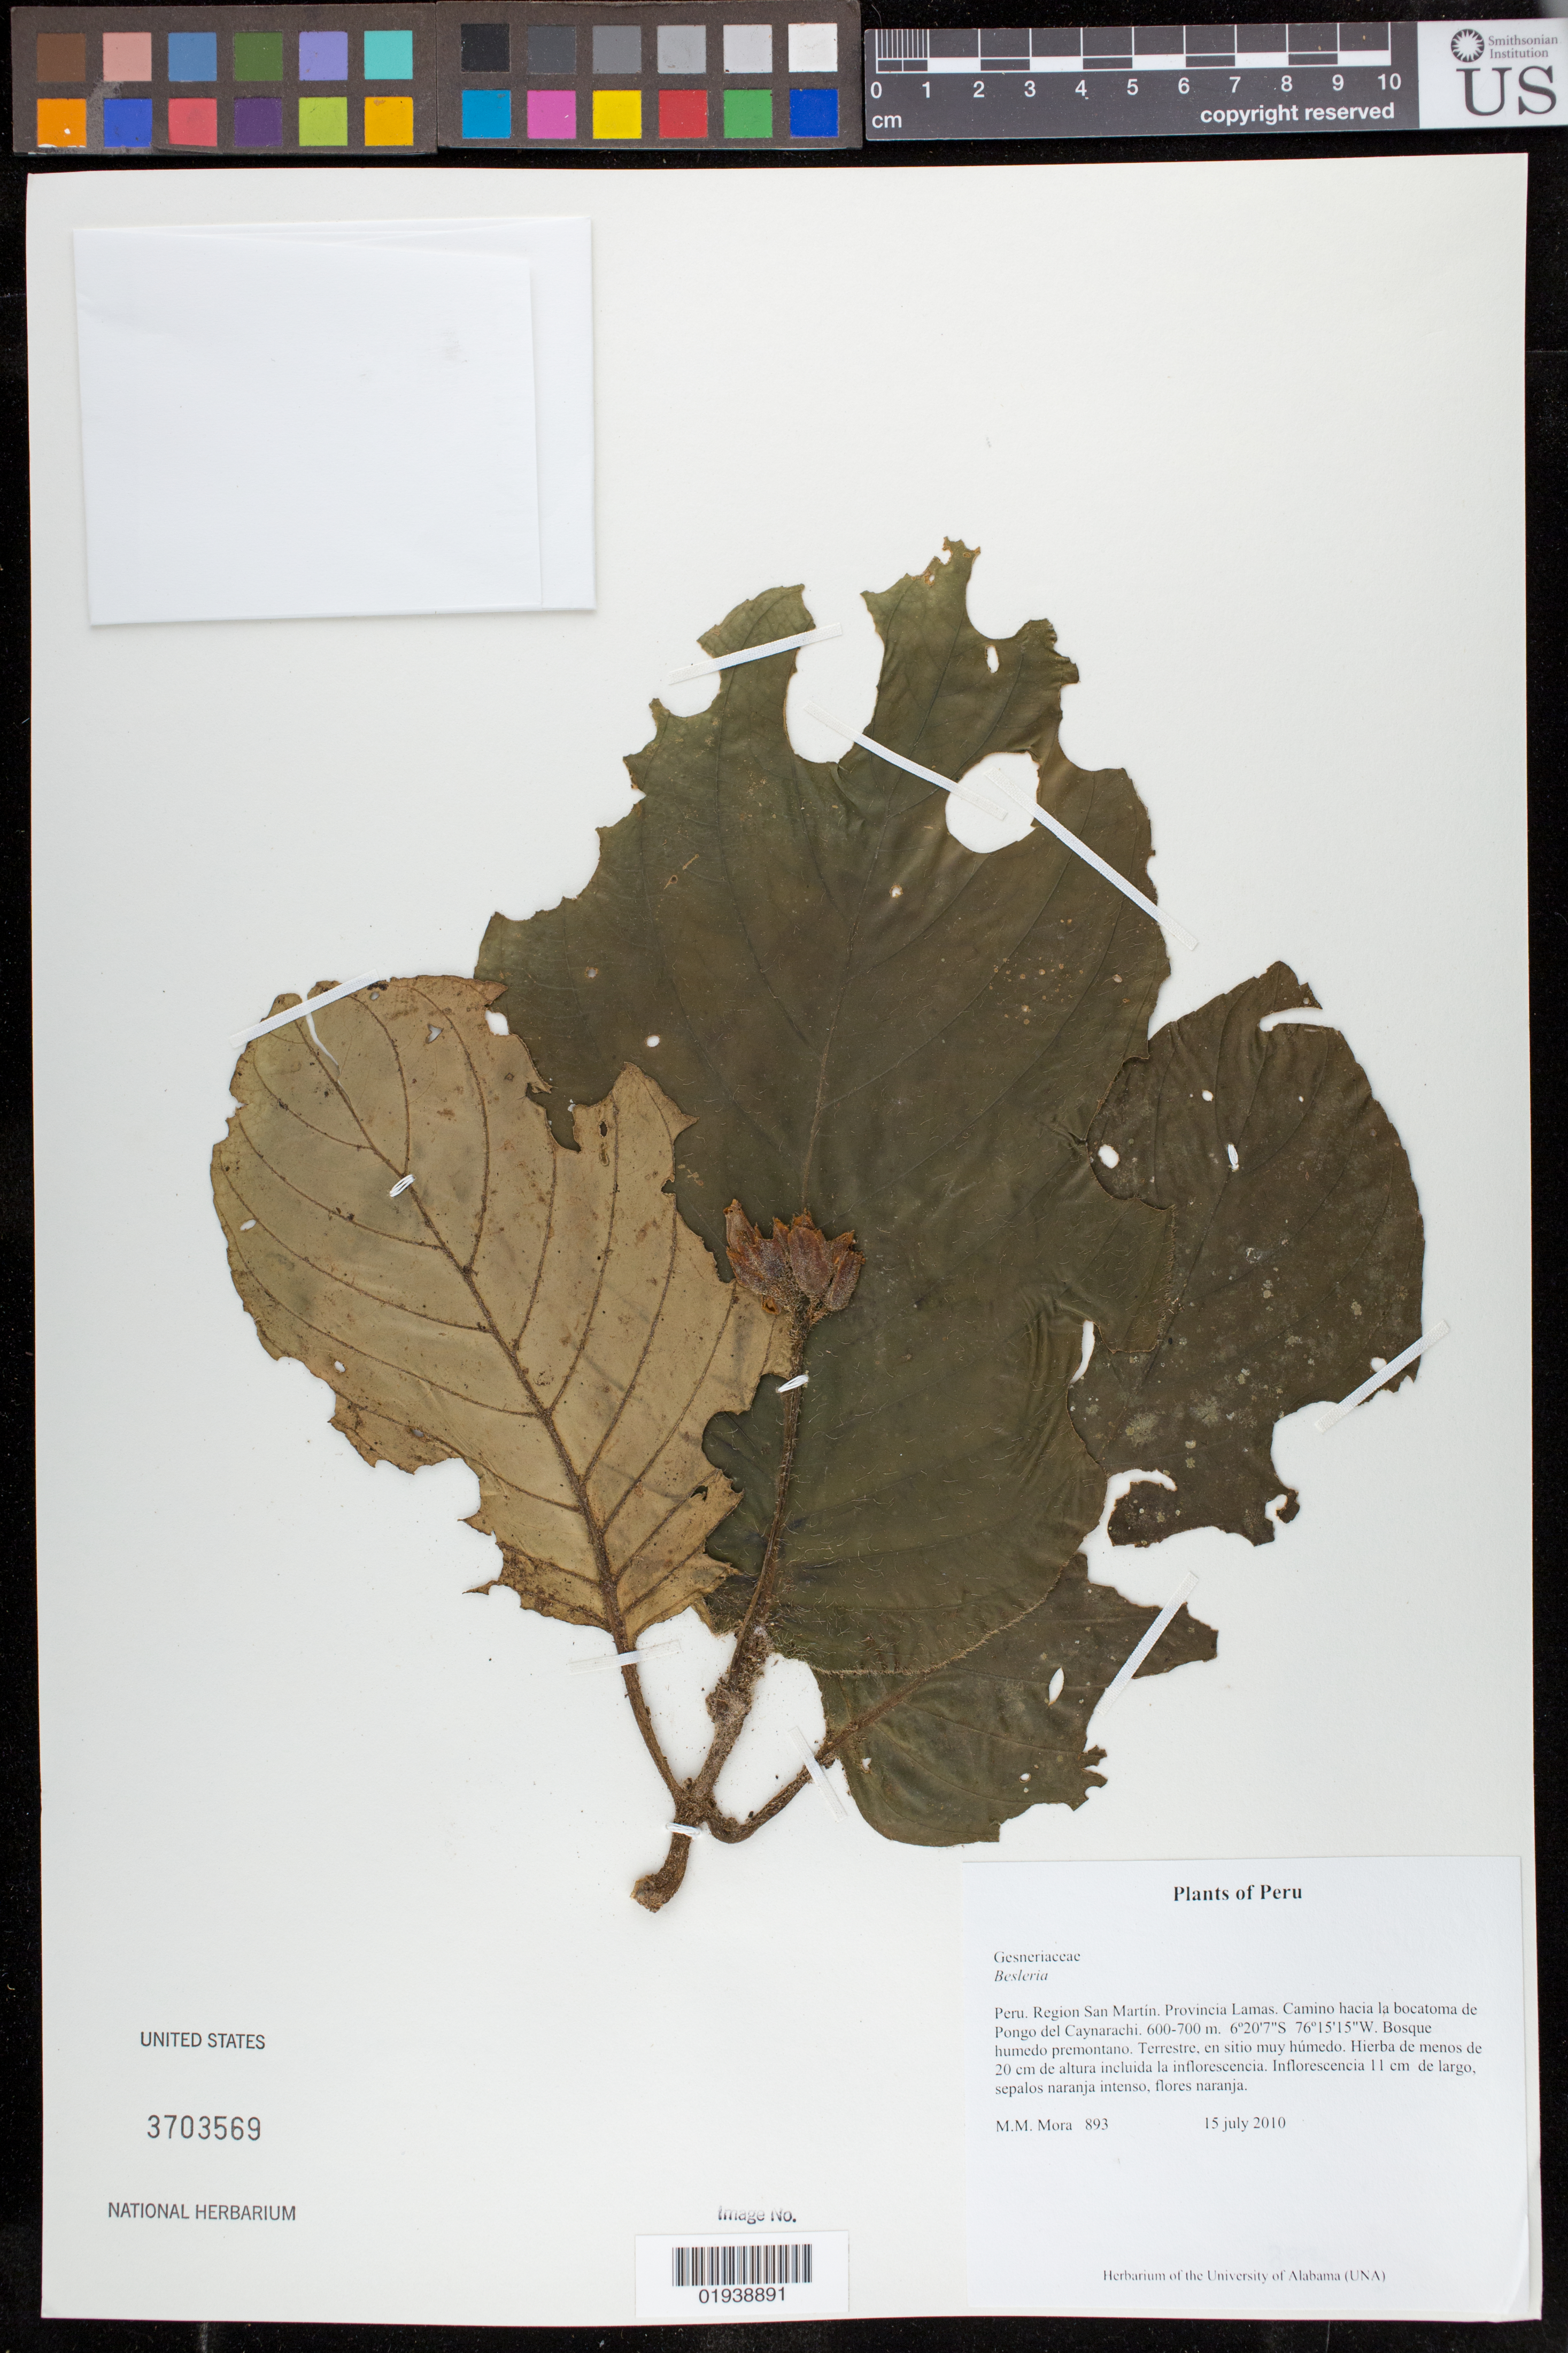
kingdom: Plantae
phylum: Tracheophyta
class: Magnoliopsida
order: Lamiales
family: Gesneriaceae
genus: Besleria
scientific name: Besleria sp.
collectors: M. M. Mora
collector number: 893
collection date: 2010-07-15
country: Peru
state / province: San Martín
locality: Provincia Lamas. Camino hacia la bocatoma de Pongo del Caynarachi.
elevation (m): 600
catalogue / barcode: US 3703569